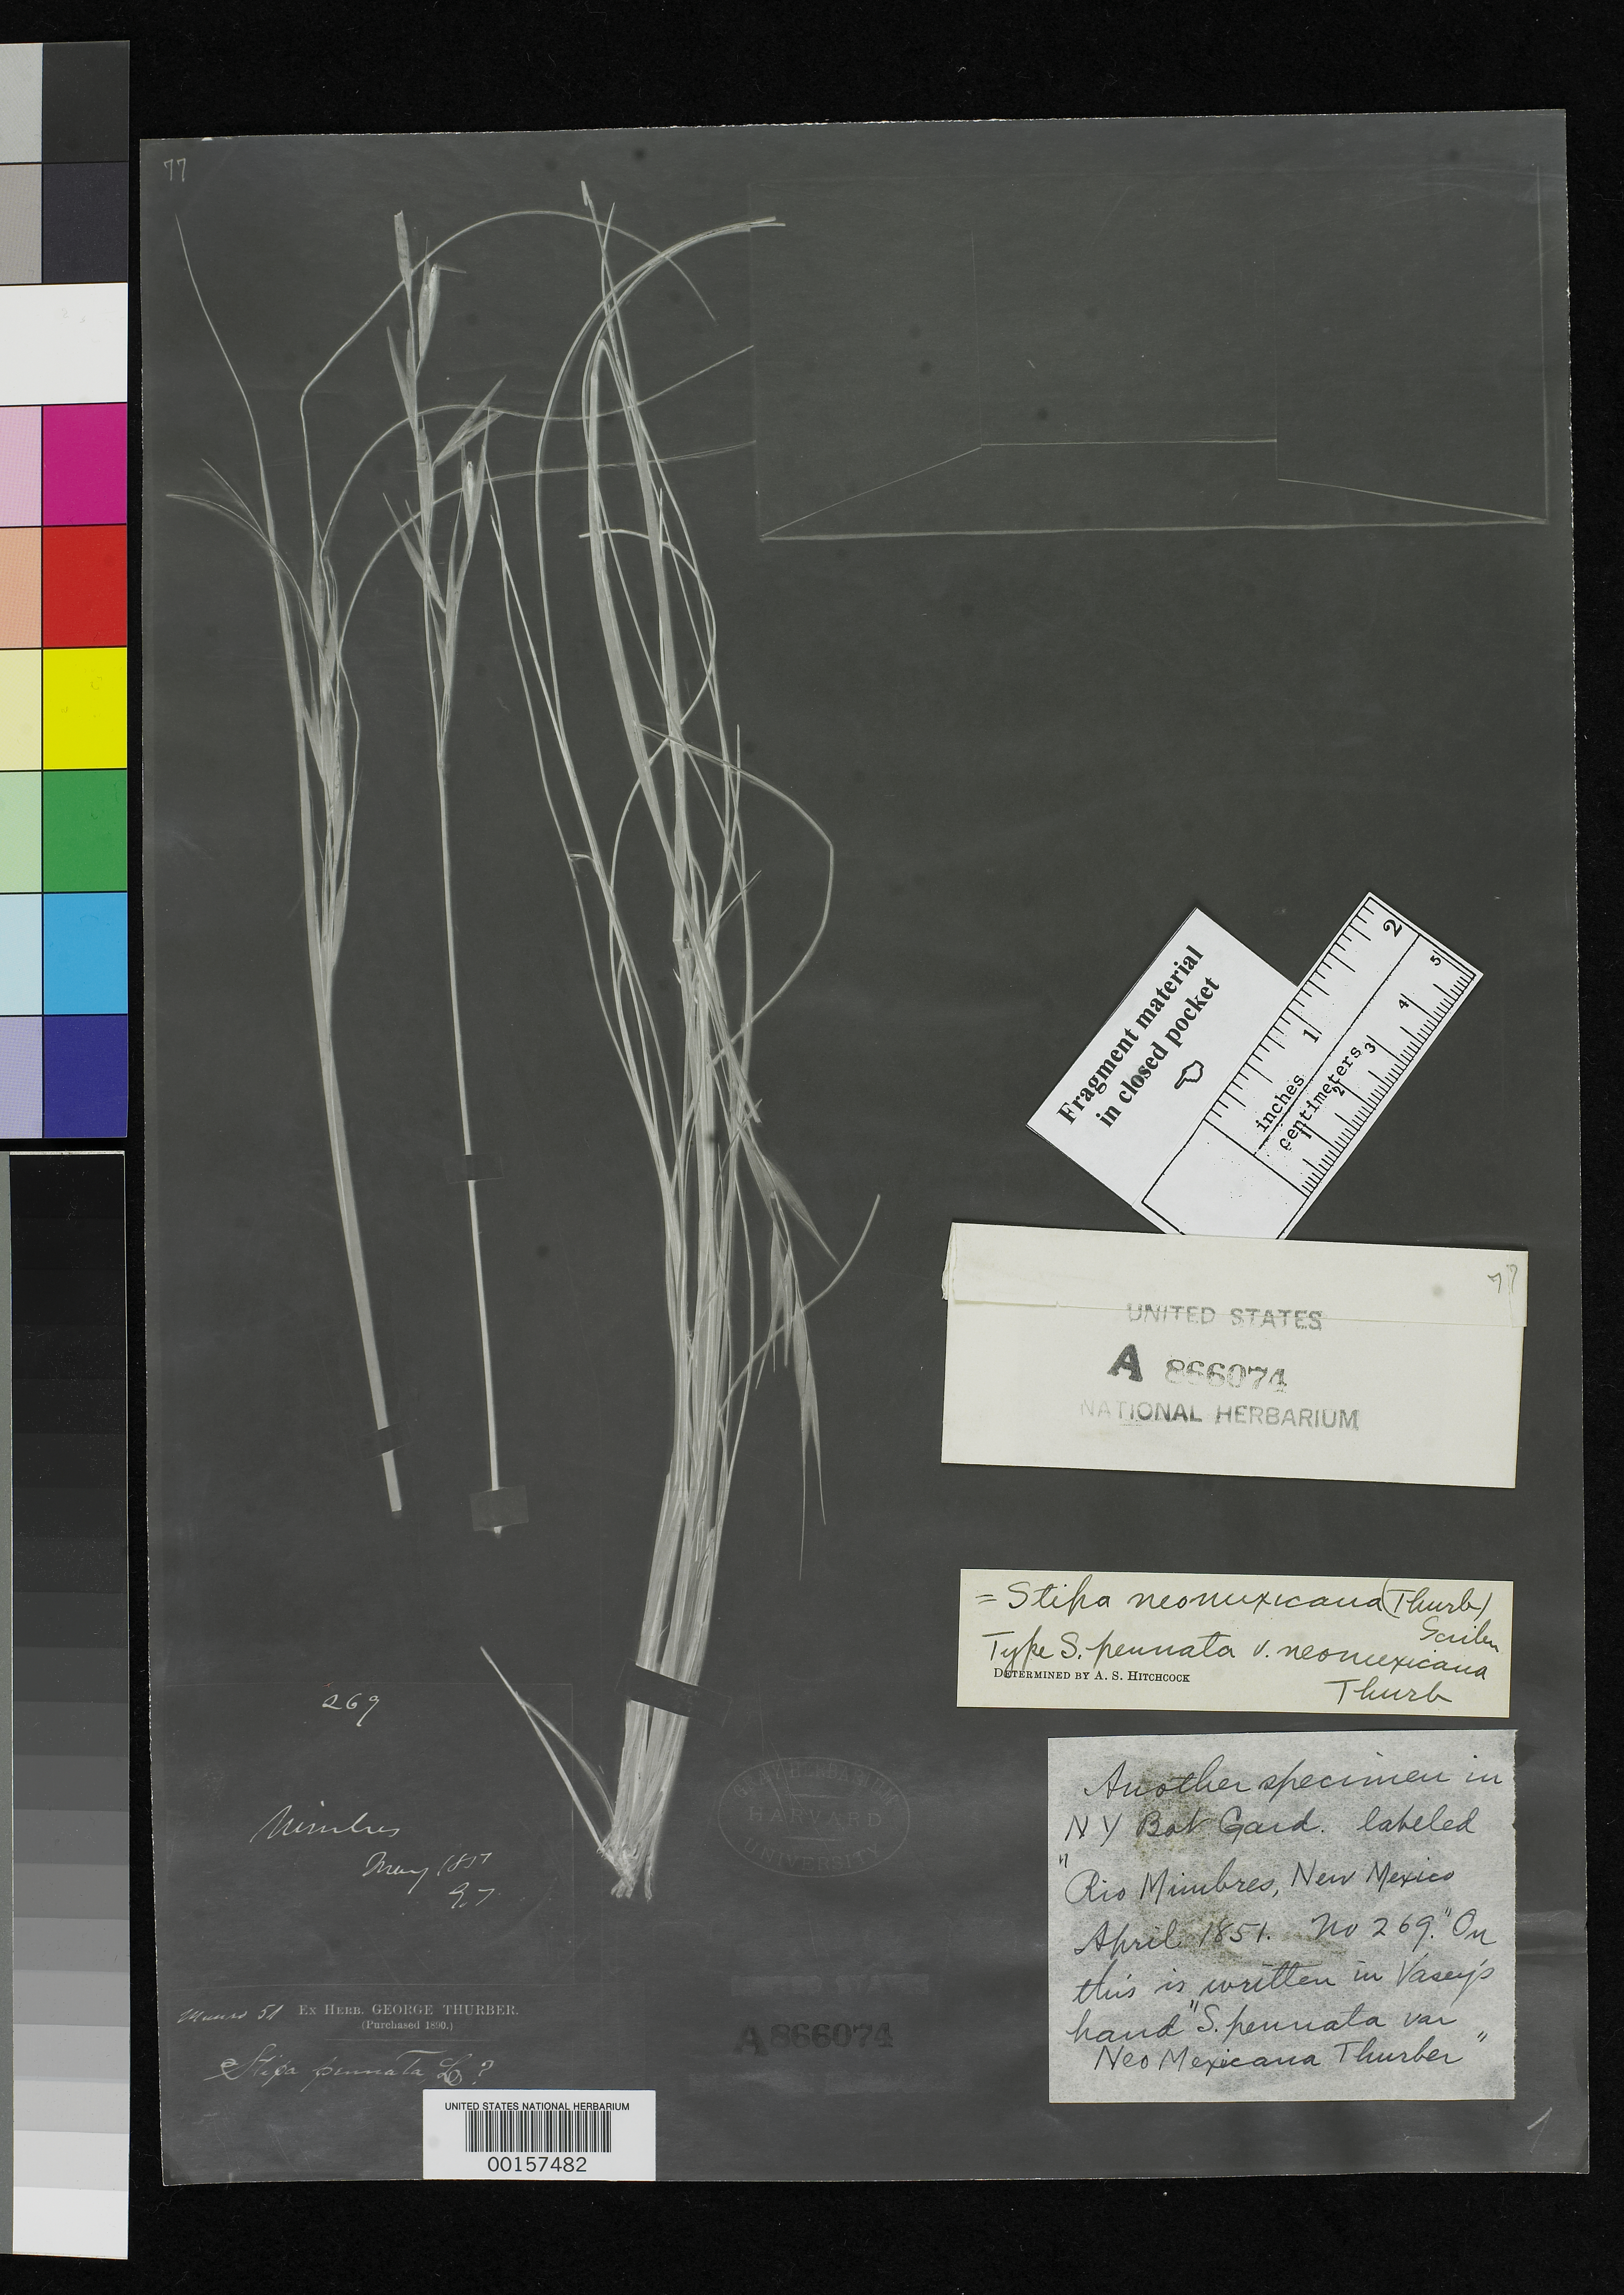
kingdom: Plantae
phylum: Tracheophyta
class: Liliopsida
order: Poales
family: Poaceae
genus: Stipa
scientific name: Stipa pennata var. neo-mexicana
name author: Thurb. in J.M. Coult.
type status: Type Fragment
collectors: G. Thurber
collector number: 269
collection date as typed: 1851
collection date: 1851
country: United States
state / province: New Mexico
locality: Rio Mimbres.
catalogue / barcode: US 866074A